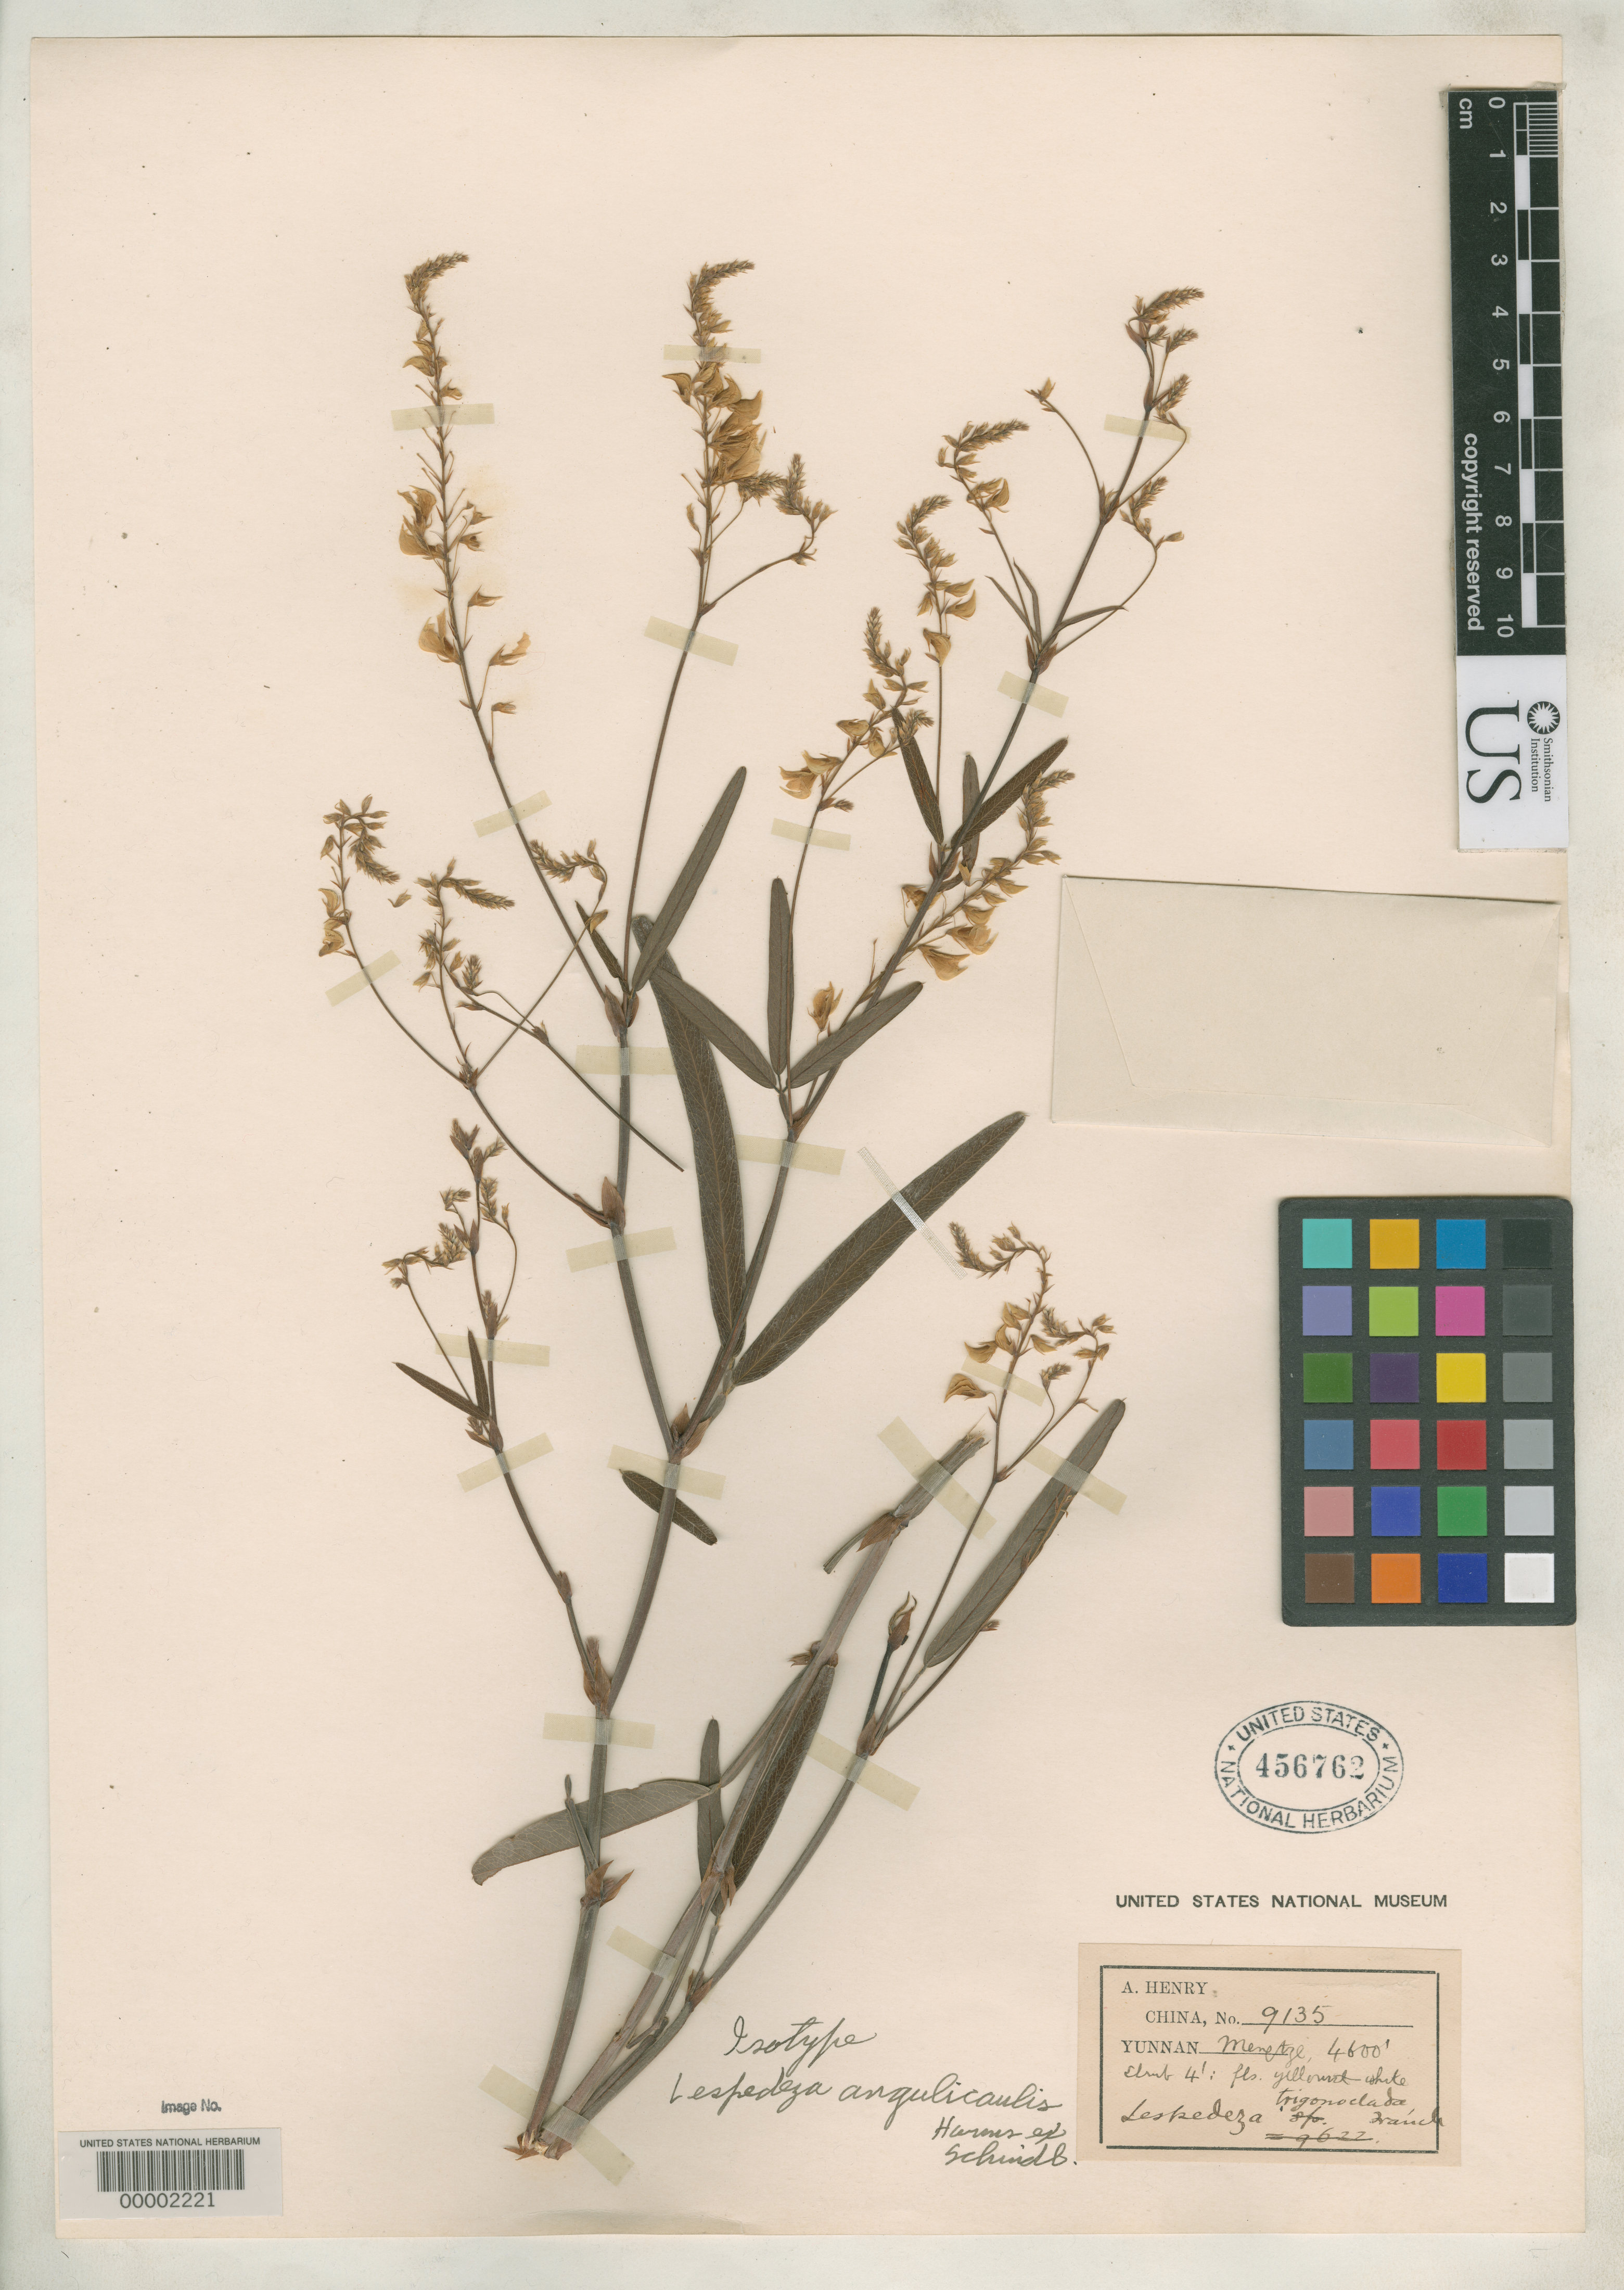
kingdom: Plantae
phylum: Tracheophyta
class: Magnoliopsida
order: Fabales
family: Fabaceae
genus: Lespedeza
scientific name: Lespedeza angulicaulis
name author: Harms in Schindl.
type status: Isotype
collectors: A. Henry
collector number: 9135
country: China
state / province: Yunnan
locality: Yunnan, Mengtze.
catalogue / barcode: US 456762